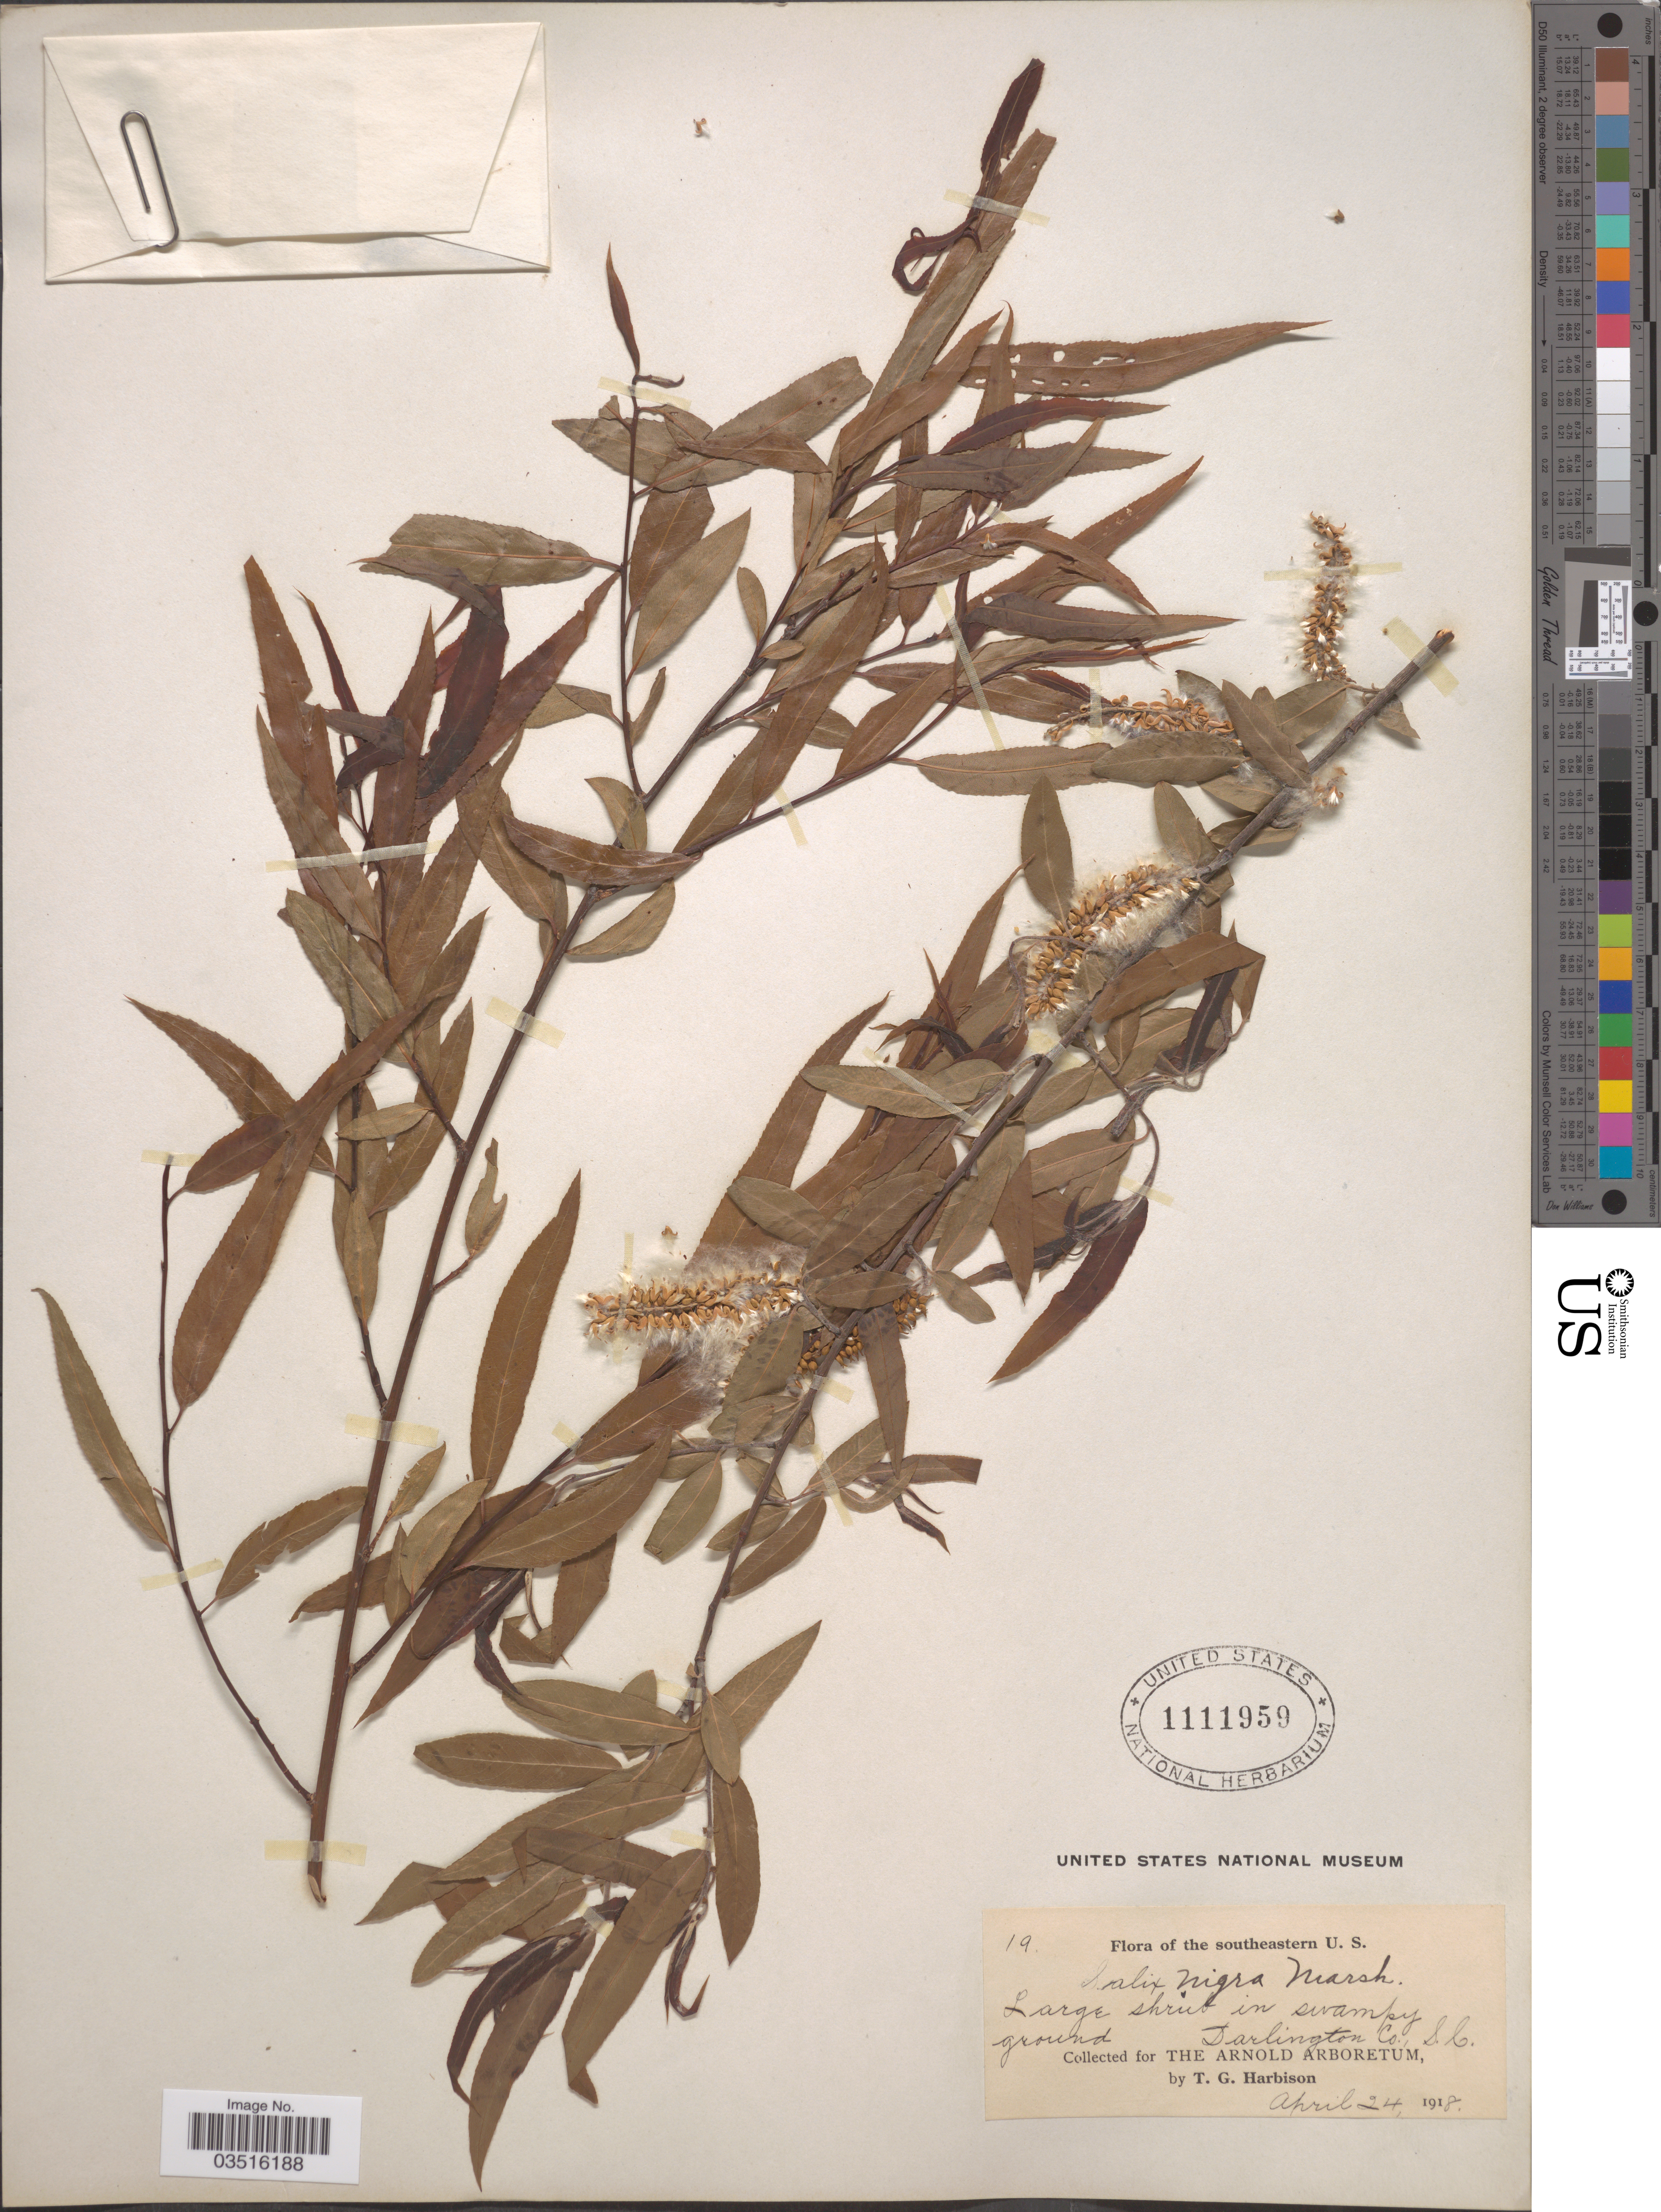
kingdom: Plantae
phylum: Tracheophyta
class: Magnoliopsida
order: Malpighiales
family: Salicaceae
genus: Salix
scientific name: Salix nigra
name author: Marshall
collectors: T. Harbison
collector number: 19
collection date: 1918-04-24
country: United States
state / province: South Carolina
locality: Southeastern U.S. Darlington Co.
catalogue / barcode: US 1111959